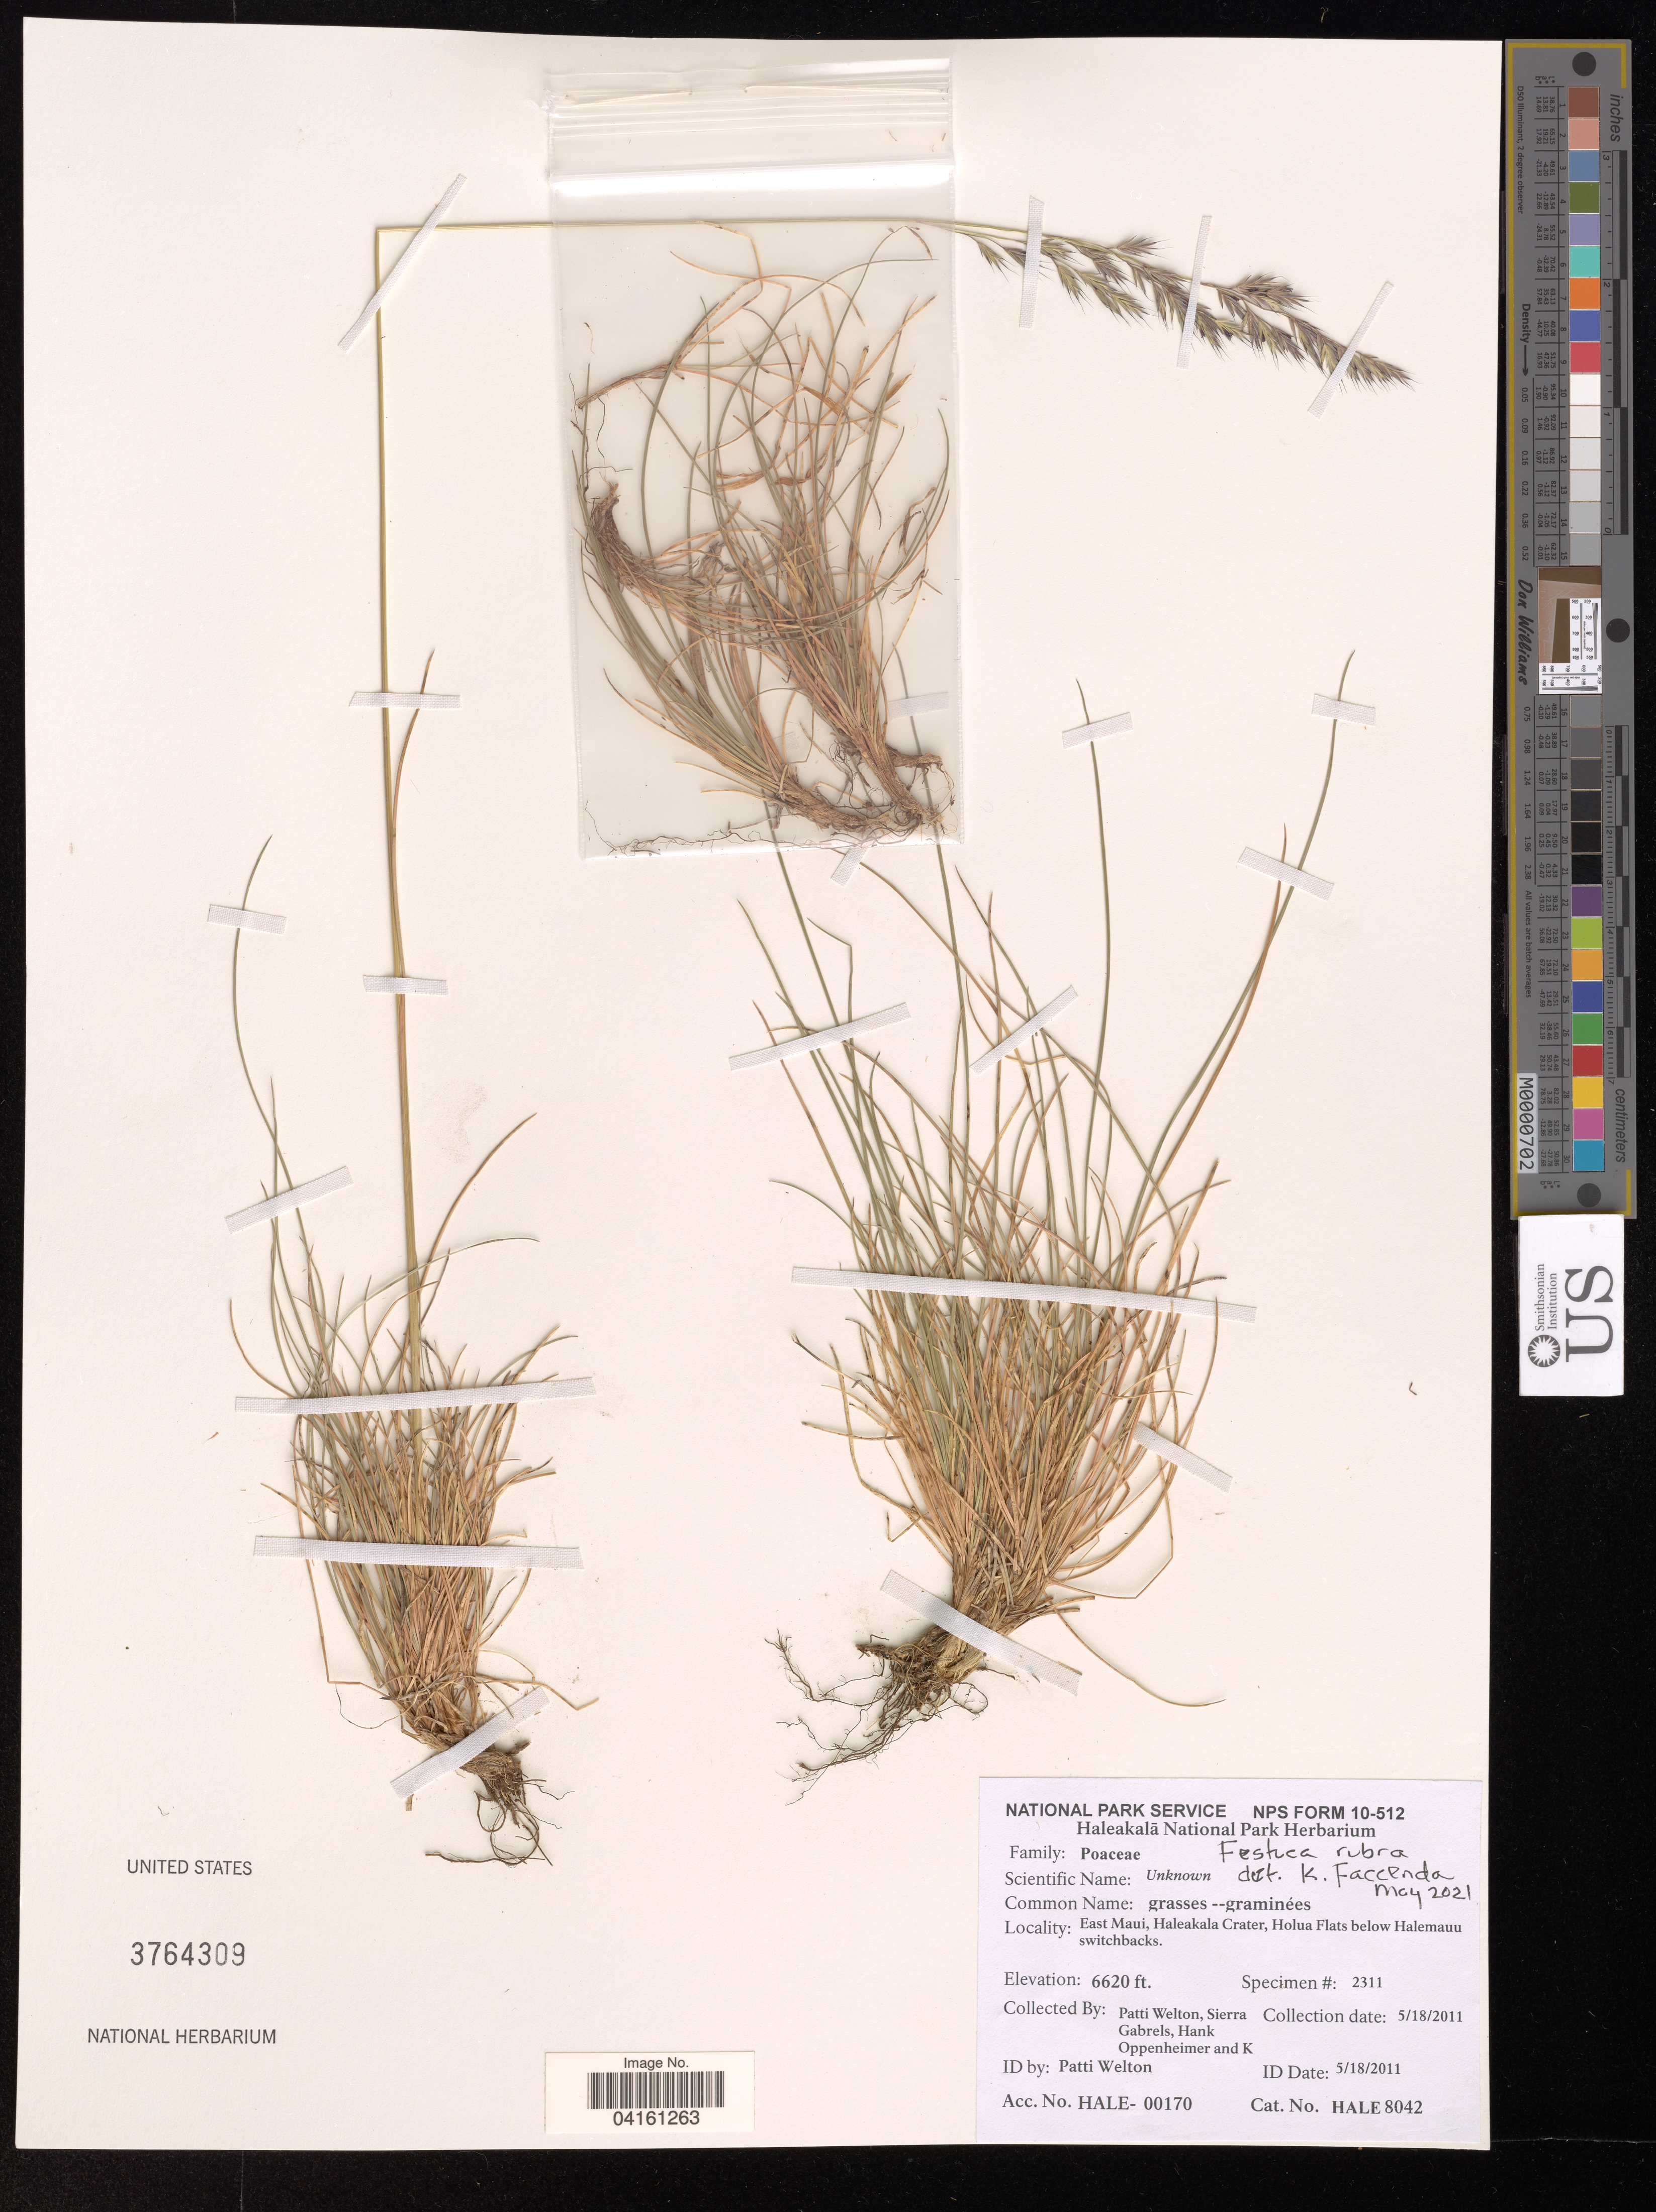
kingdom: Plantae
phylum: Tracheophyta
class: Liliopsida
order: Poales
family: Poaceae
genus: Festuca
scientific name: Festuca rubra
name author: L.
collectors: P. Welton, S. Gabrels, H. Oppenheimer & K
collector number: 2311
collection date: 2011-05-18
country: United States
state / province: Hawaii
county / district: Maui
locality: East Maui, Haleakala Crater, Holua Flats below Halemauu switchbacks.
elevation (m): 2018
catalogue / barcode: US 3764309